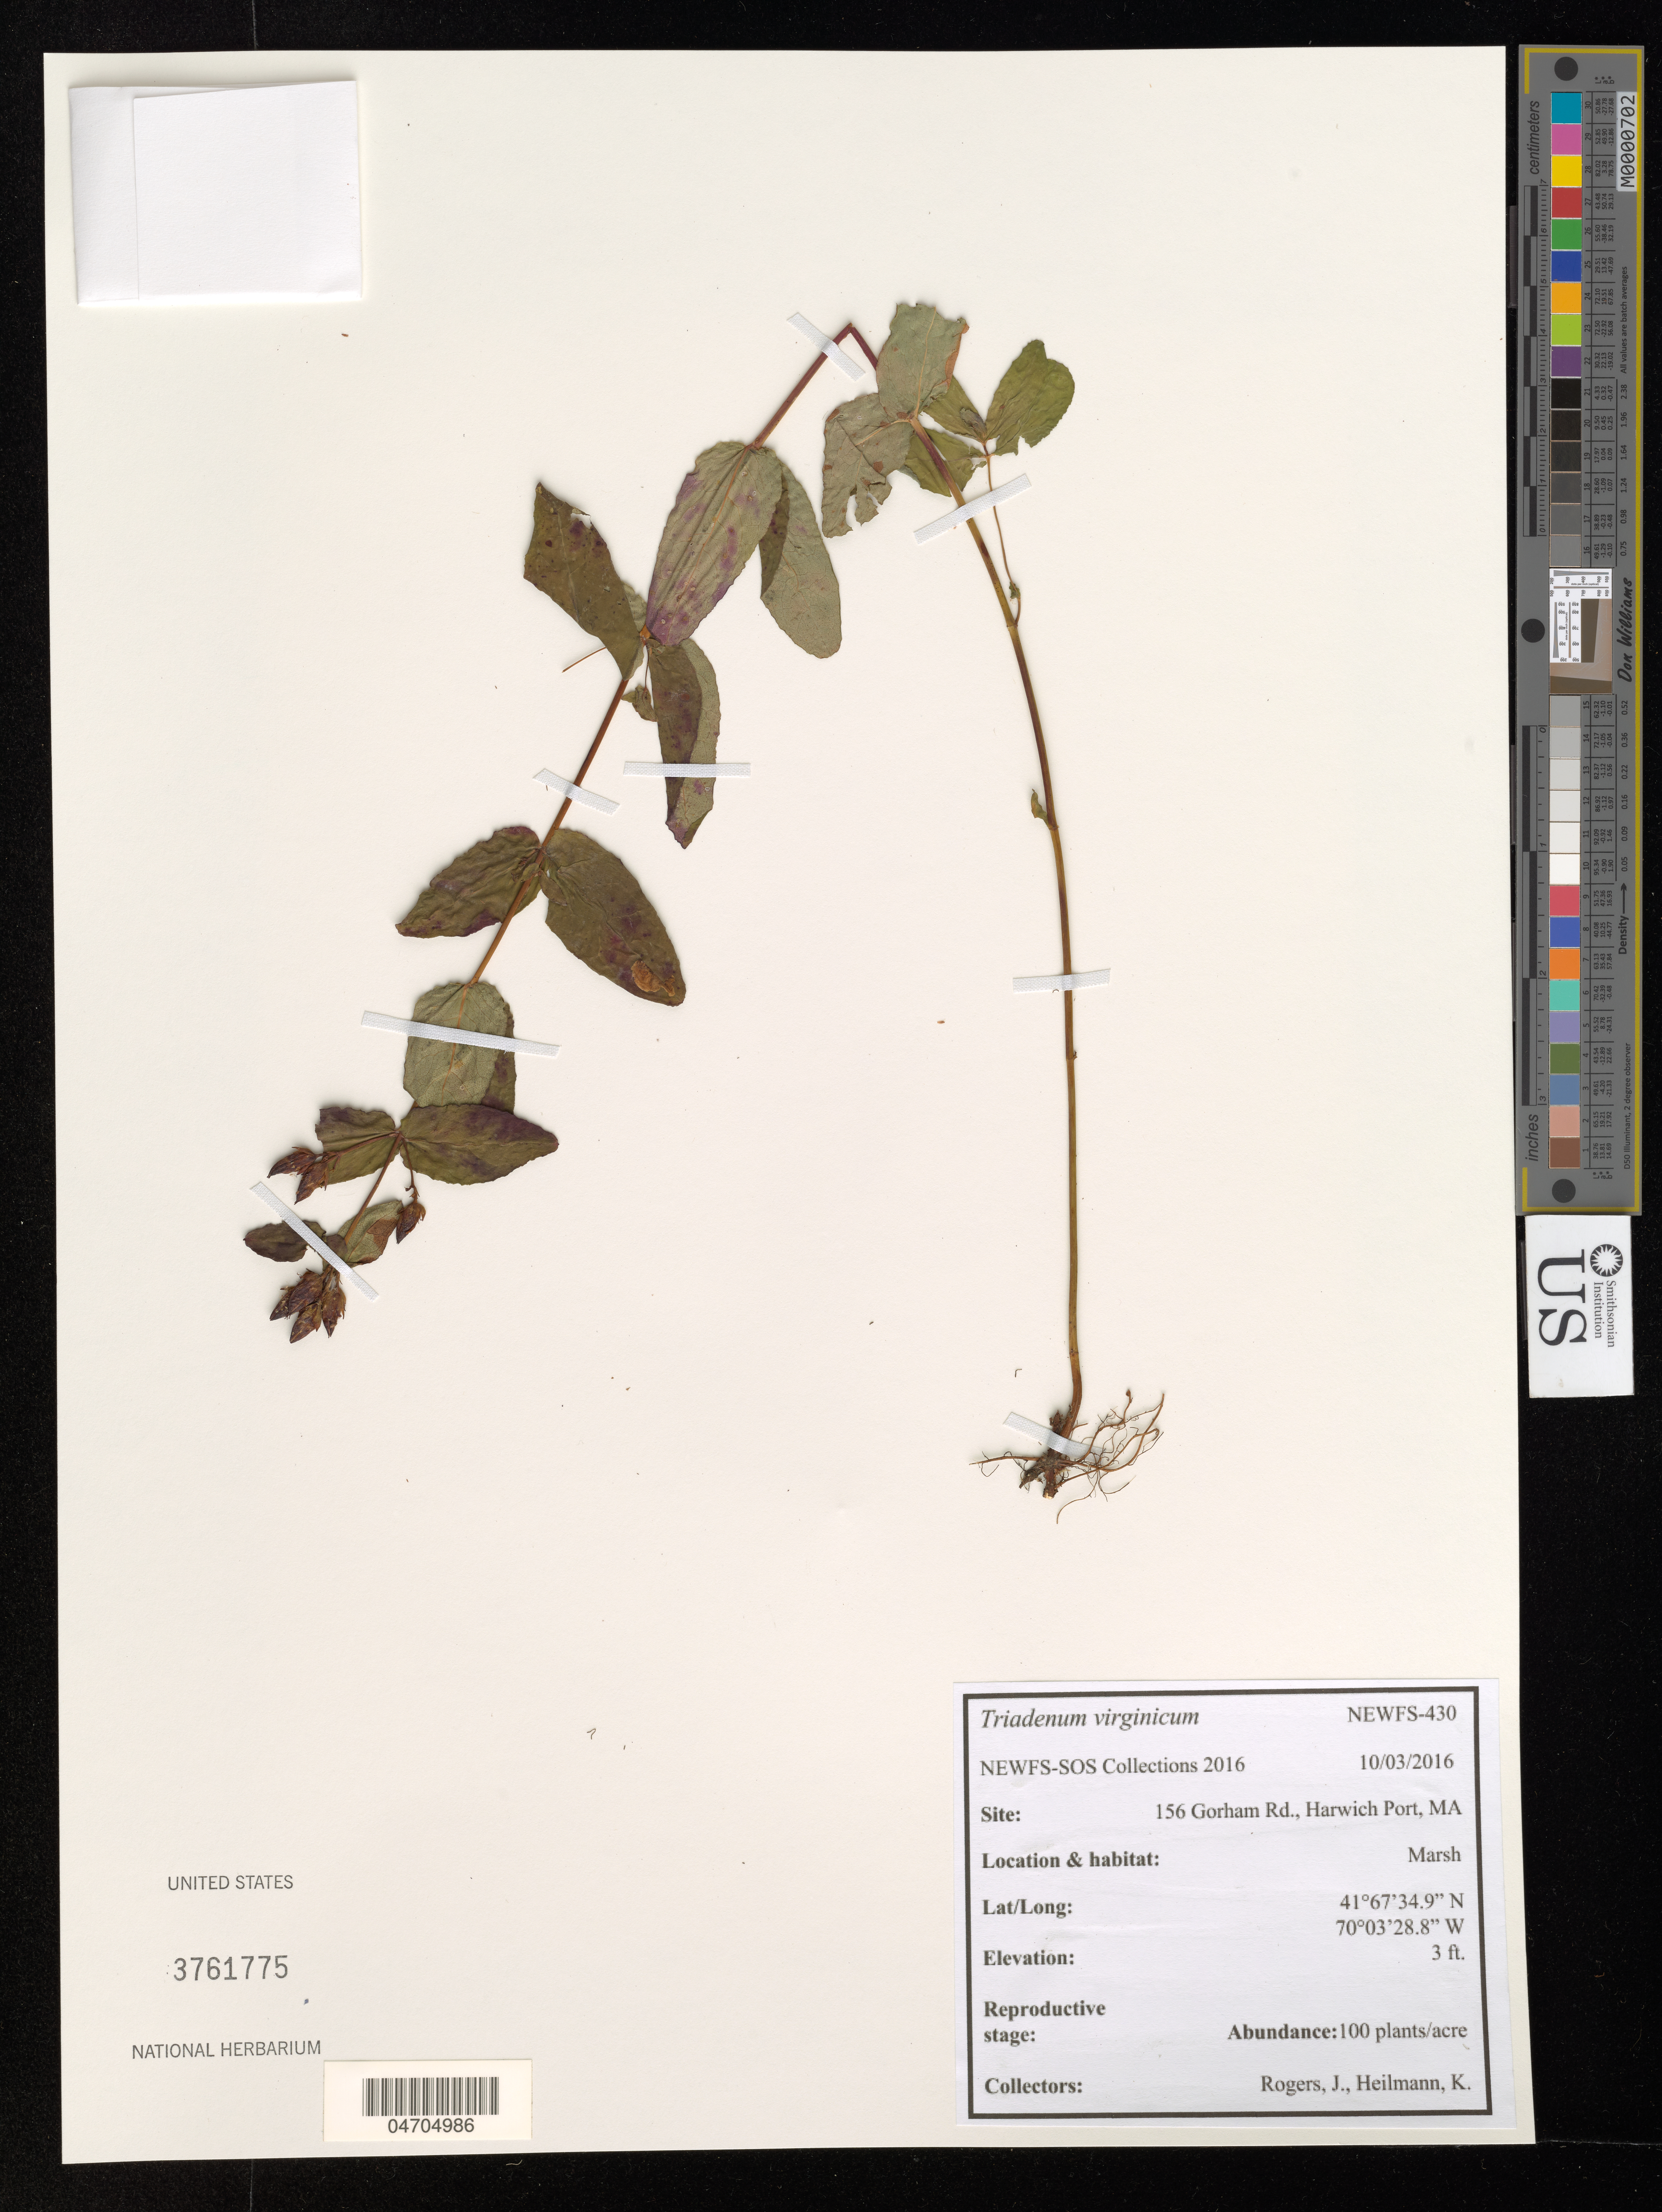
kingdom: Plantae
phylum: Tracheophyta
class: Magnoliopsida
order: Malpighiales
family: Hypericaceae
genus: Triadenum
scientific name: Triadenum virginicum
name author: (L.) Raf.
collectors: J. Rogers & K. Heilmann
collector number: NEWFS-430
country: United States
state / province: Massachusetts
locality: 156 Gorham Rd., Harwich Port.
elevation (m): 1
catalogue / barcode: US 3761775